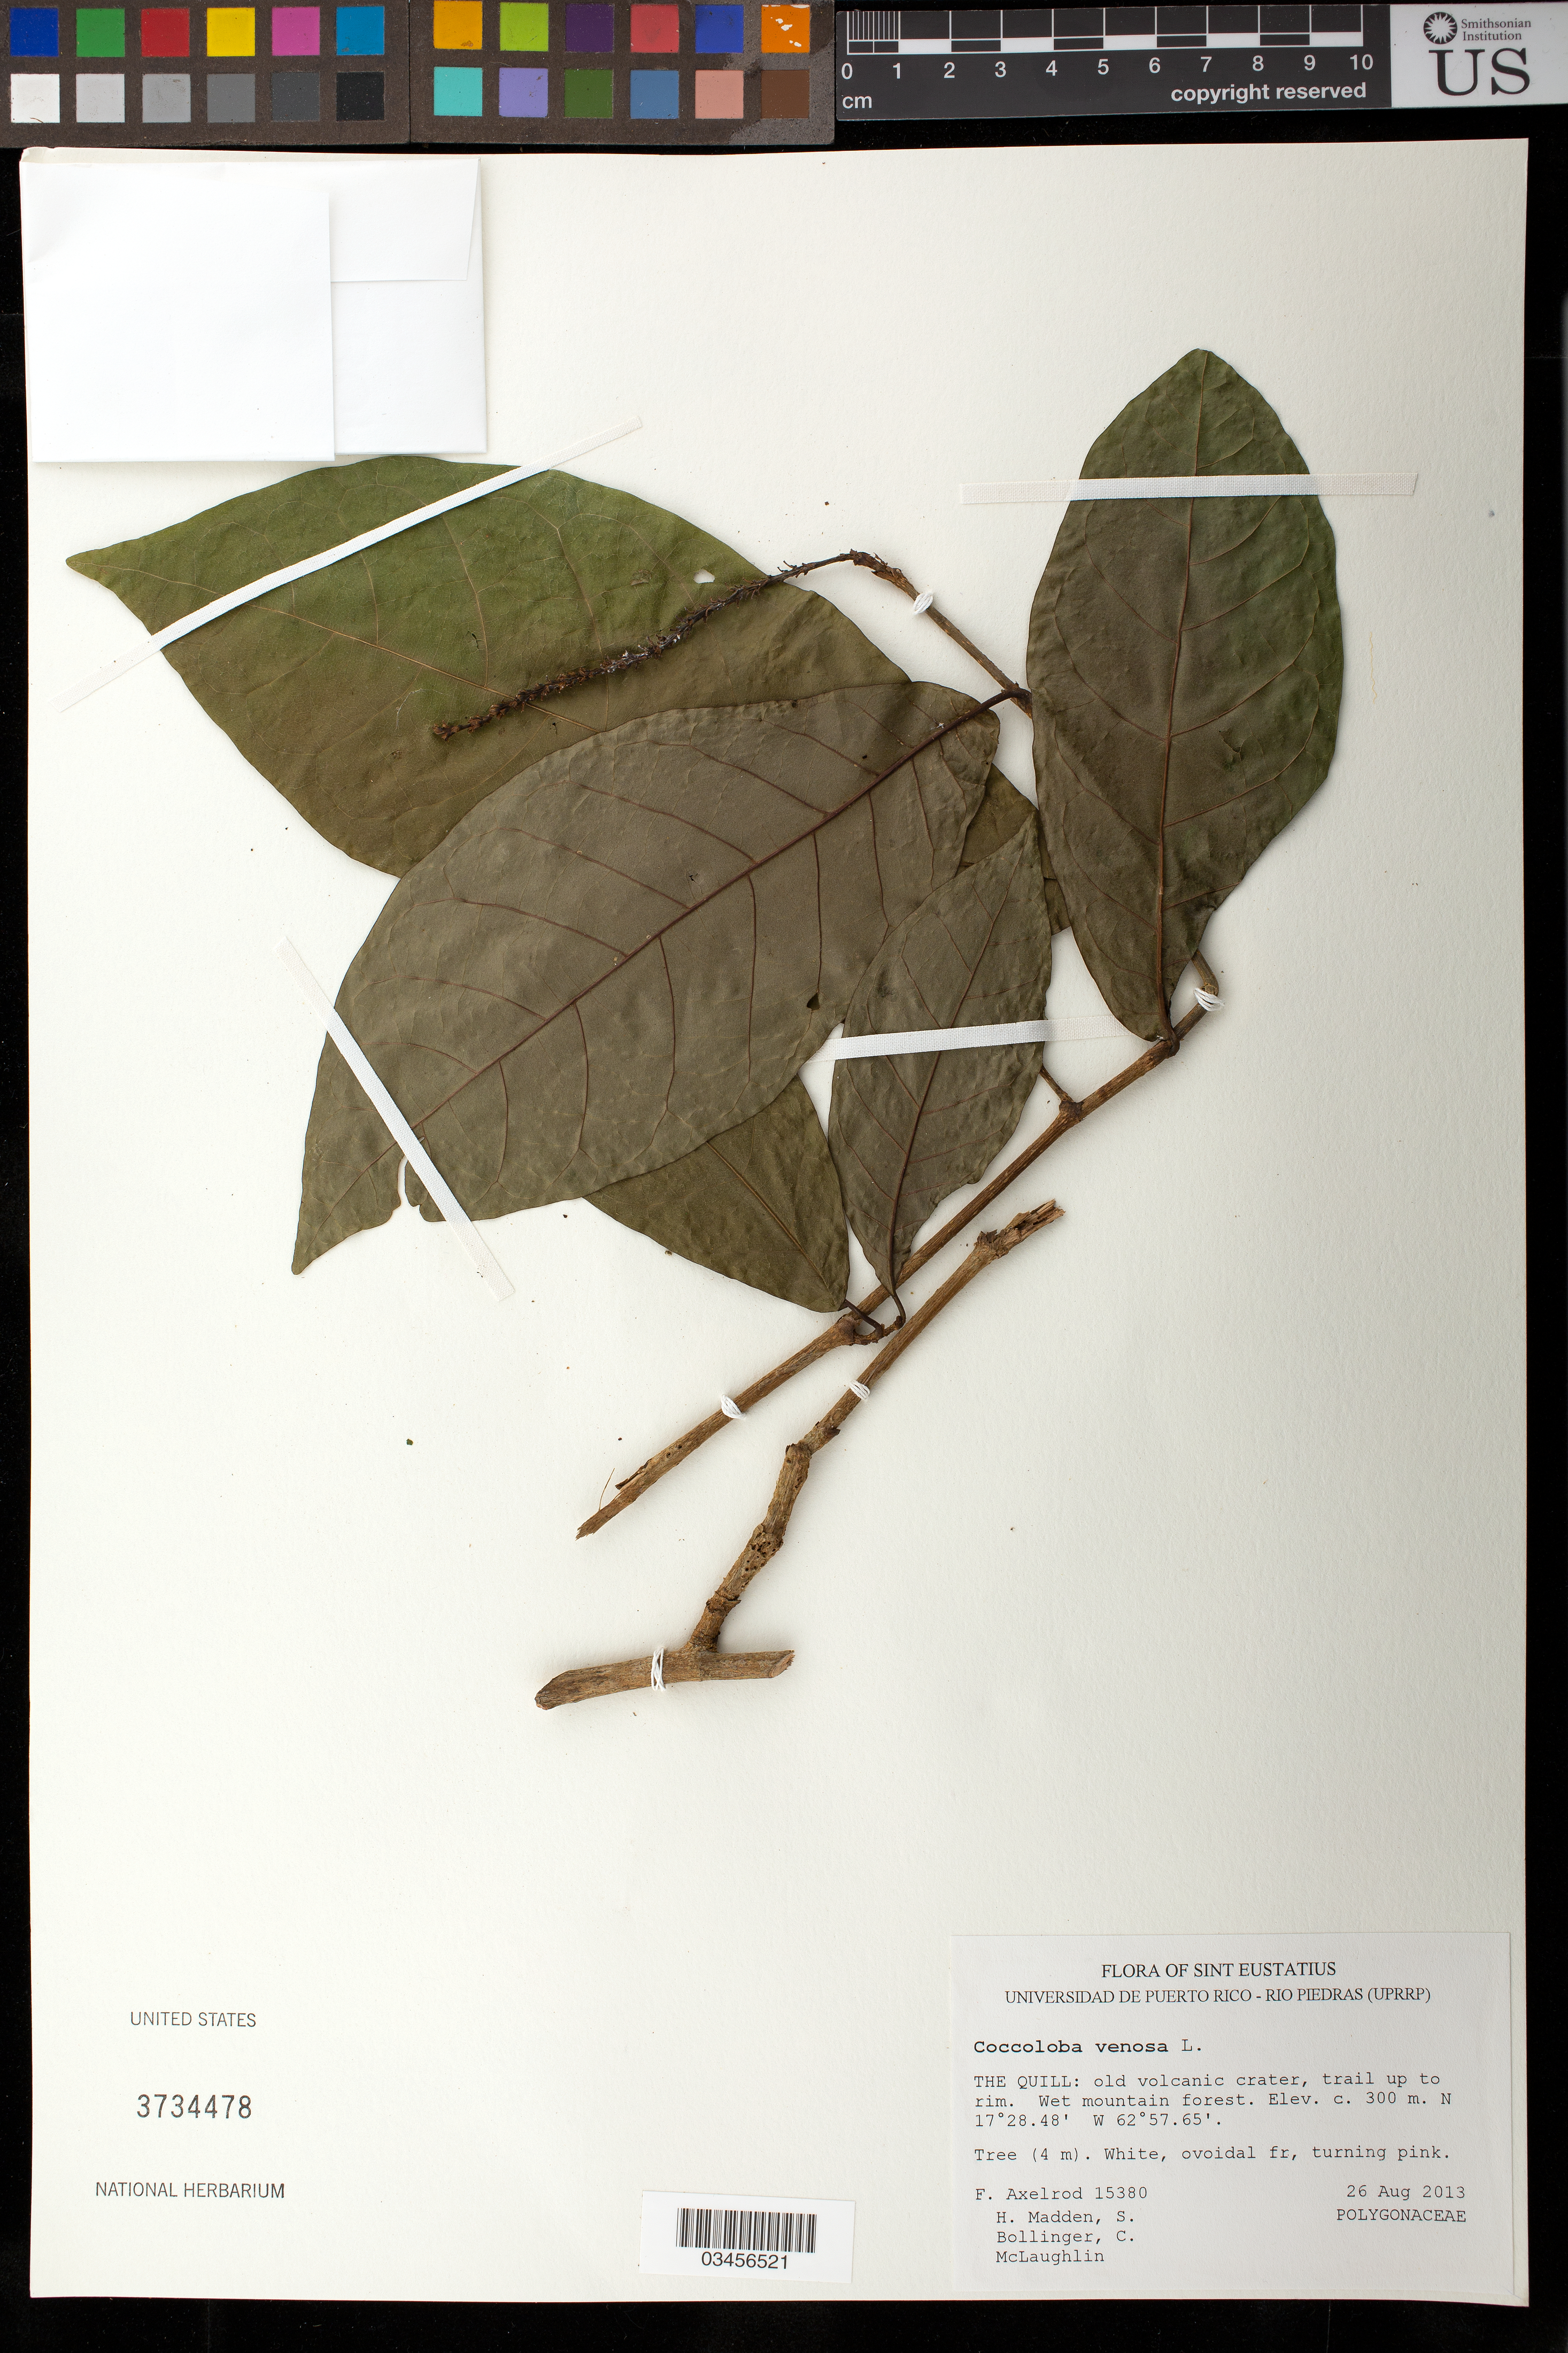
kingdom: Plantae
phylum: Tracheophyta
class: Magnoliopsida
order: Caryophyllales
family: Polygonaceae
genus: Coccoloba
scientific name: Coccoloba venosa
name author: L.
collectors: F. S. Axelrod, H. Madden, S. Bollinger & C. McLaughlin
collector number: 15380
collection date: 2013-08-26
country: Netherlands Antilles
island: Sint Eustatius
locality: The Quill: old volcanic crater, trail up to rim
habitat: Wet mountain forest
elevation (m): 300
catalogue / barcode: US 3734478